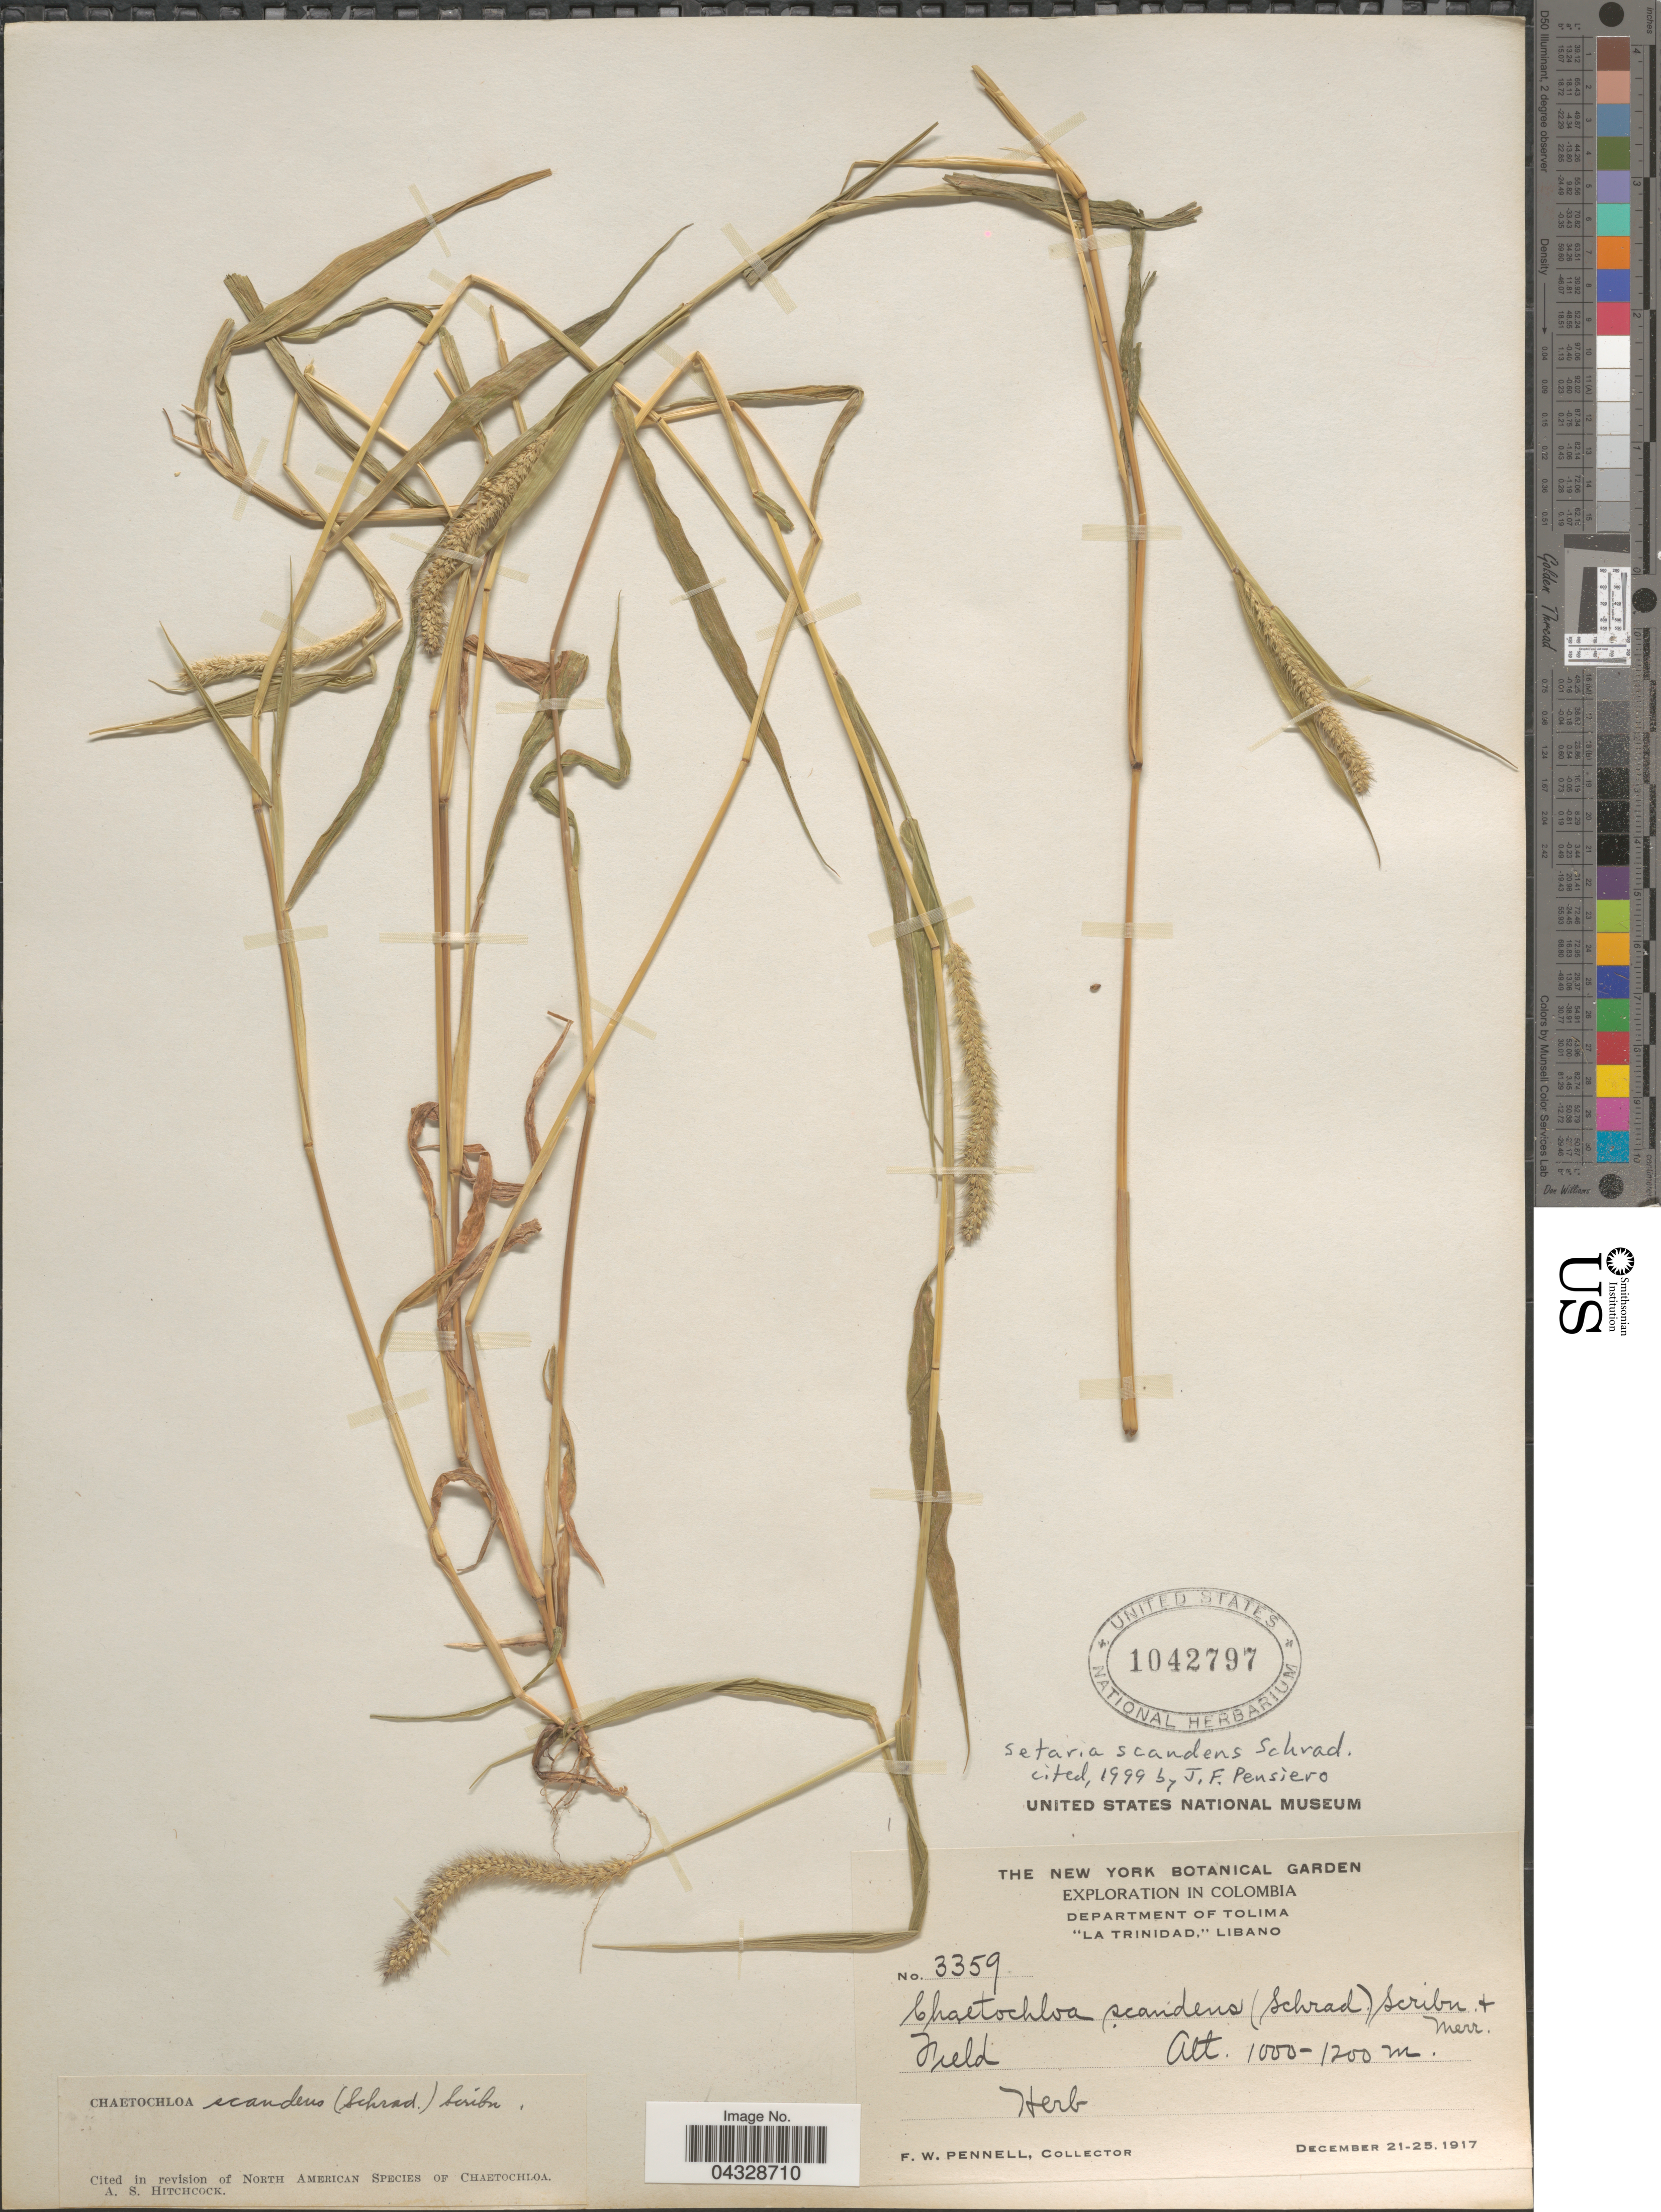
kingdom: Plantae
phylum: Tracheophyta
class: Liliopsida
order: Poales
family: Poaceae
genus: Setaria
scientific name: Setaria scandens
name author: Schrad. ex Schult.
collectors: F. W. Pennell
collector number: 3359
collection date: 1917-12-21/1917-12-25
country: Colombia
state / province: Tolima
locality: Exploration in Colombia. Department of Tolima. "La Trinidad," Libano.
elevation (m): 1000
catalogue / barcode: US 1042797